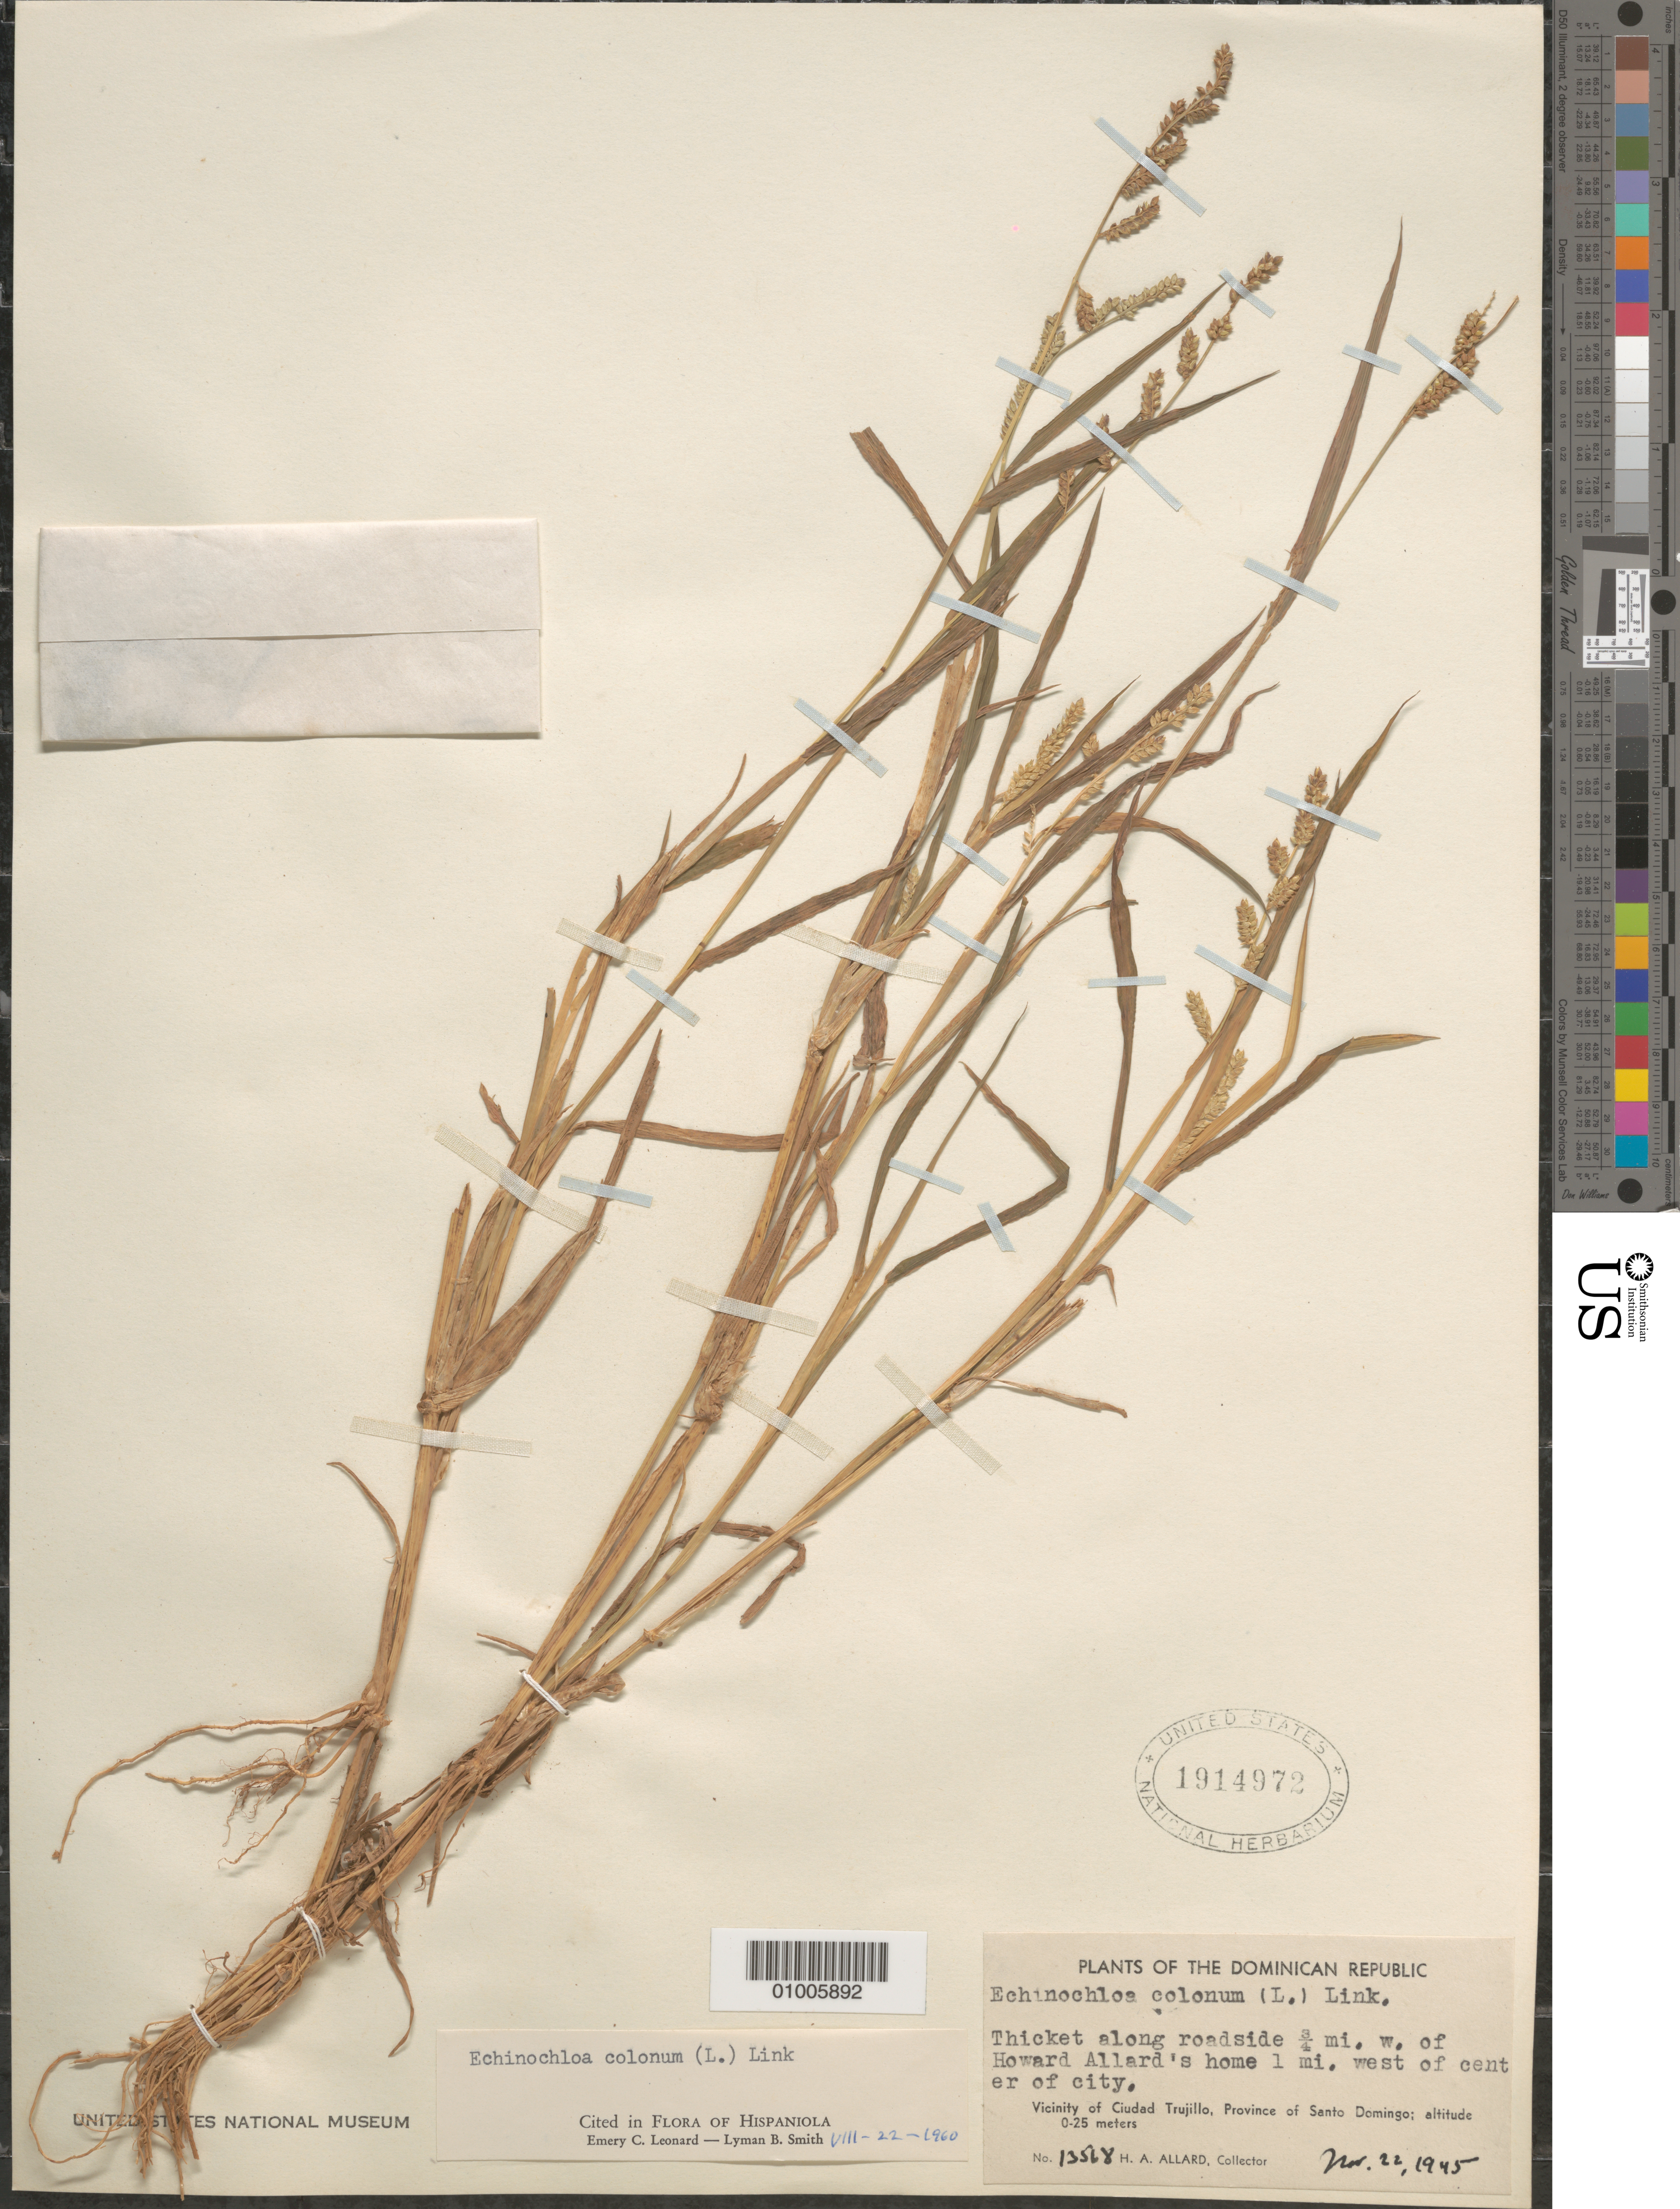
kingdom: Plantae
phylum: Tracheophyta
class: Liliopsida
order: Poales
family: Poaceae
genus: Echinochloa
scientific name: Echinochloa colona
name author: (L.) Link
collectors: H. A. Allard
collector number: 13568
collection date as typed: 22 Nov 1945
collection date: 1945-11-22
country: Dominican Republic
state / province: La Vega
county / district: Santo Domingo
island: Hispaniola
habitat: thicket along roadside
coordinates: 0 N, 0 E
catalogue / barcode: US 1914972